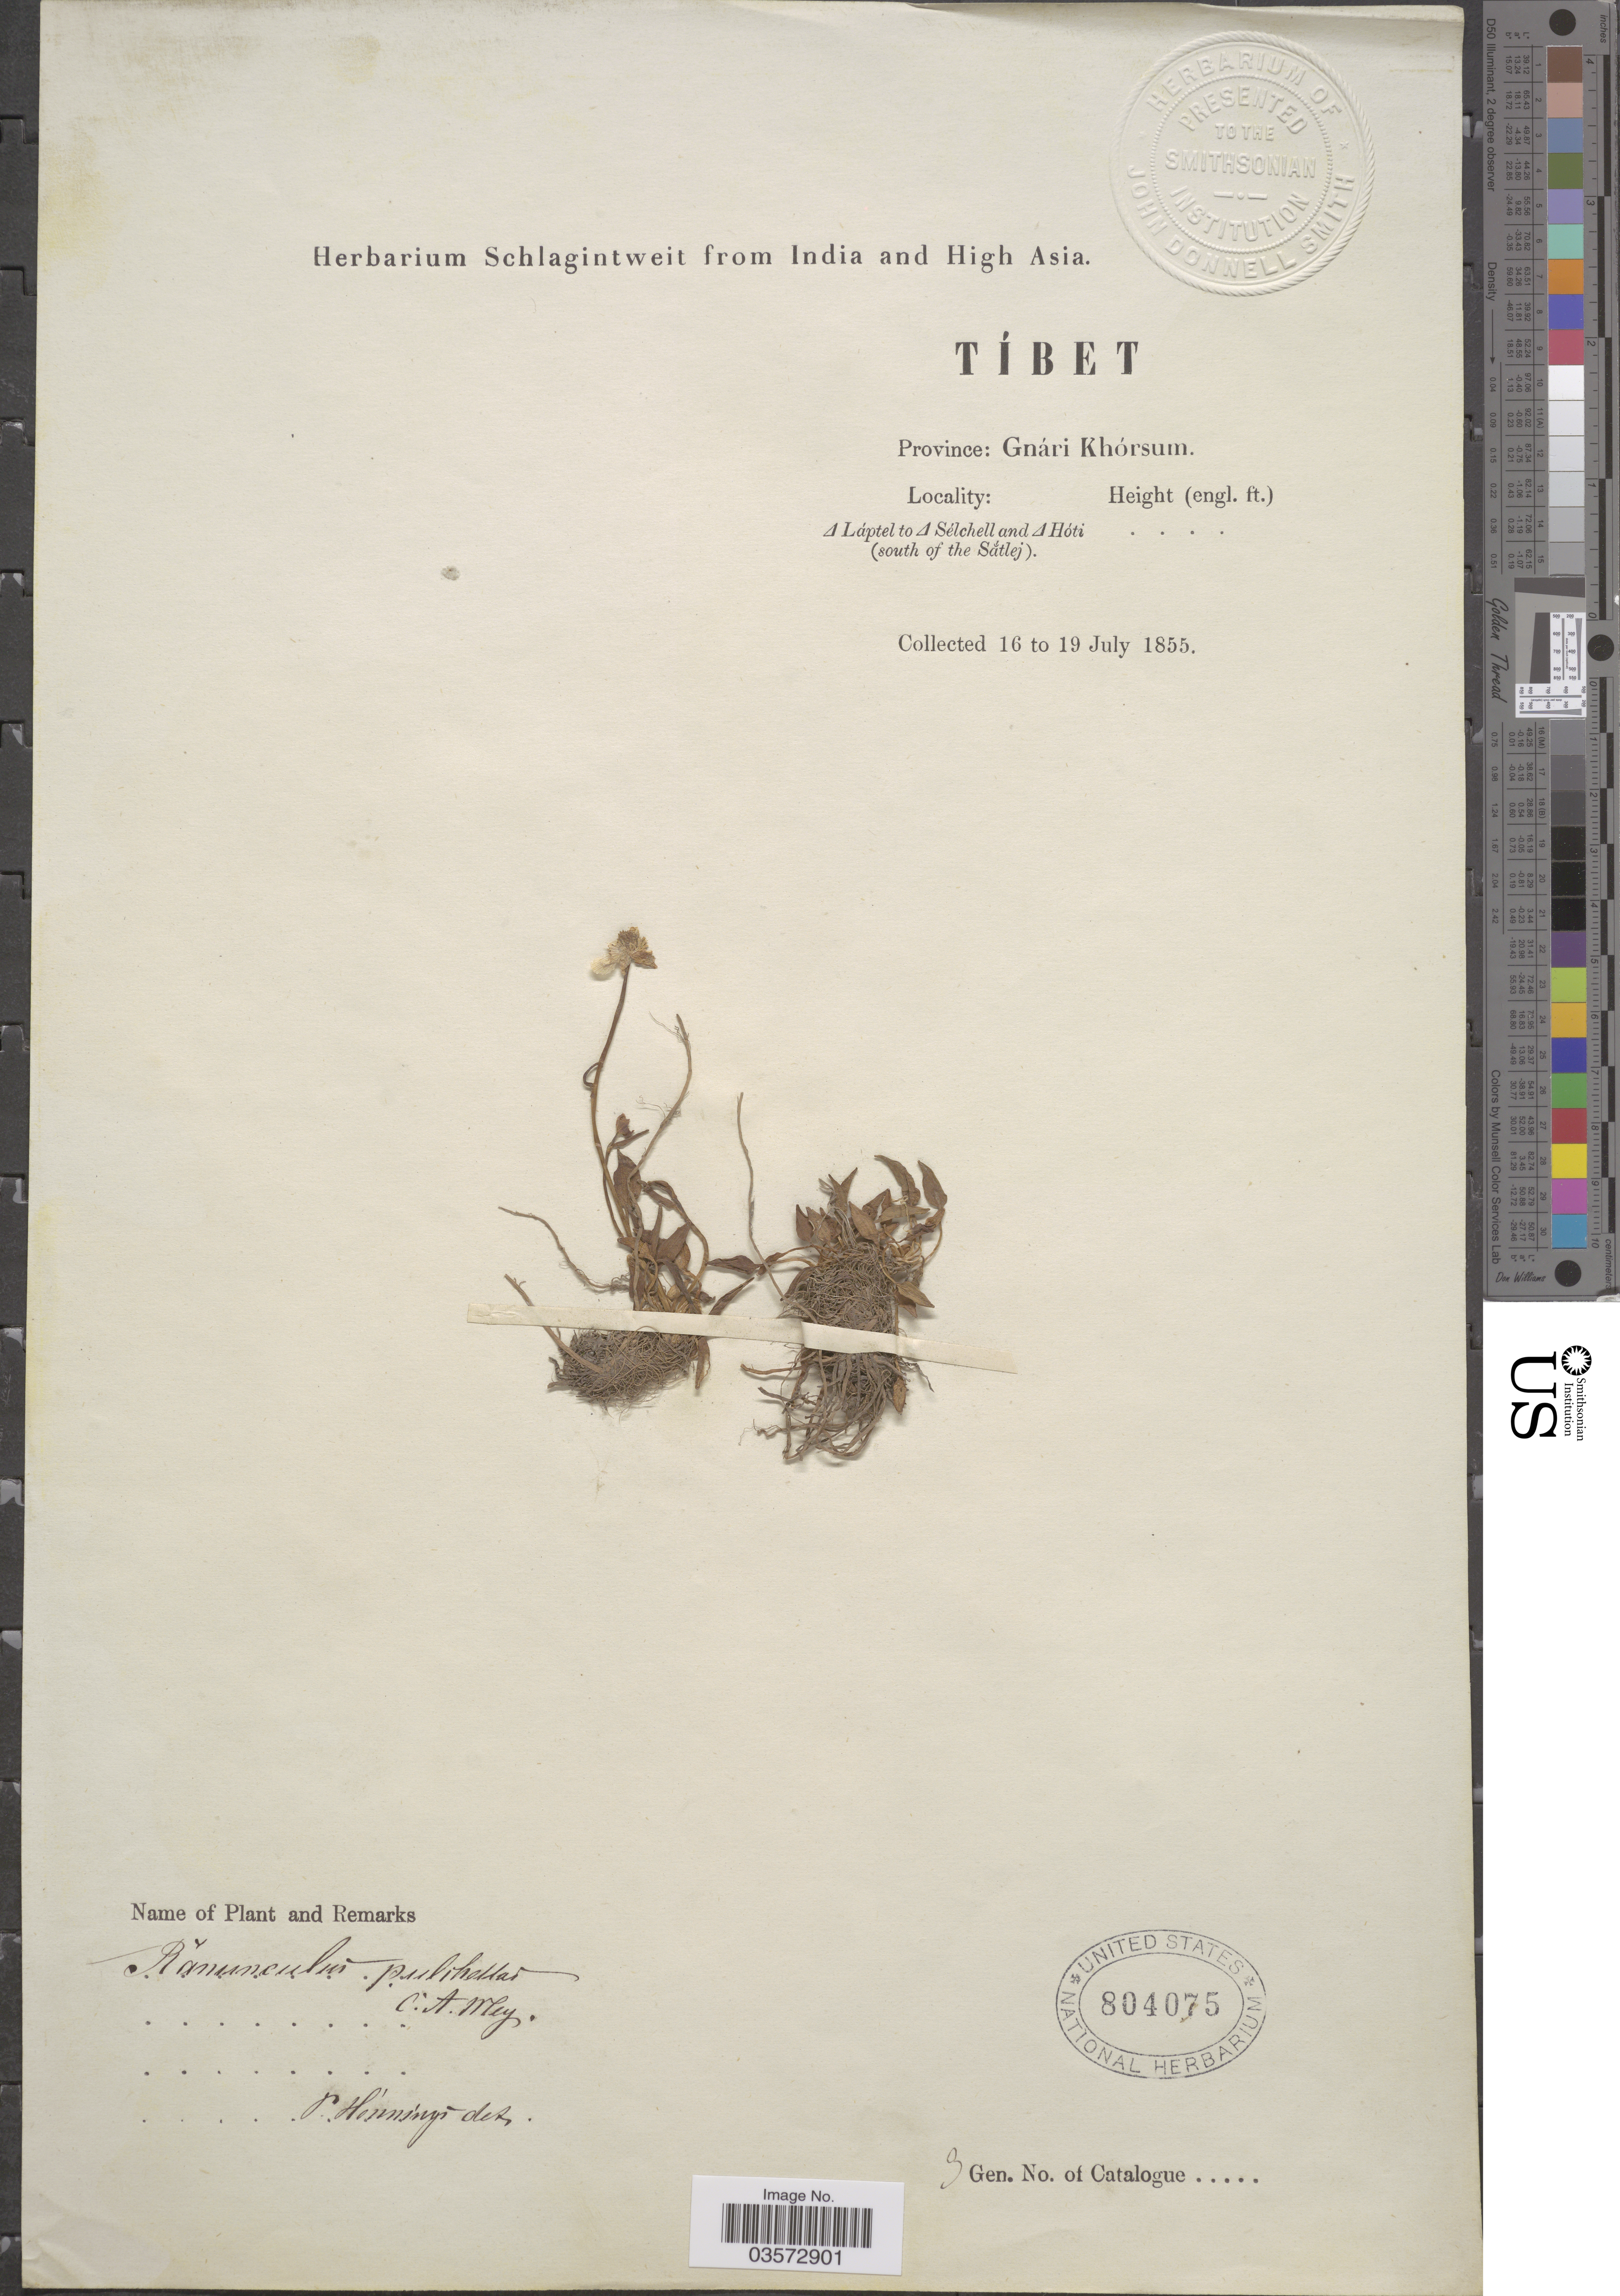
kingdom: Plantae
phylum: Tracheophyta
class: Magnoliopsida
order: Ranunculales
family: Ranunculaceae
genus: Ranunculus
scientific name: Ranunculus pulchellus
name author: Ledeb. ex Spreng.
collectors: ex herb. Schlagintweit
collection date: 1855-07-16/1855-07-19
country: China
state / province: Xizang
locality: Tíbet. Province: Gnári Khórsum. Láptel to Sélchell and Hóti (south of the Sătlej).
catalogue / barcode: US 804075